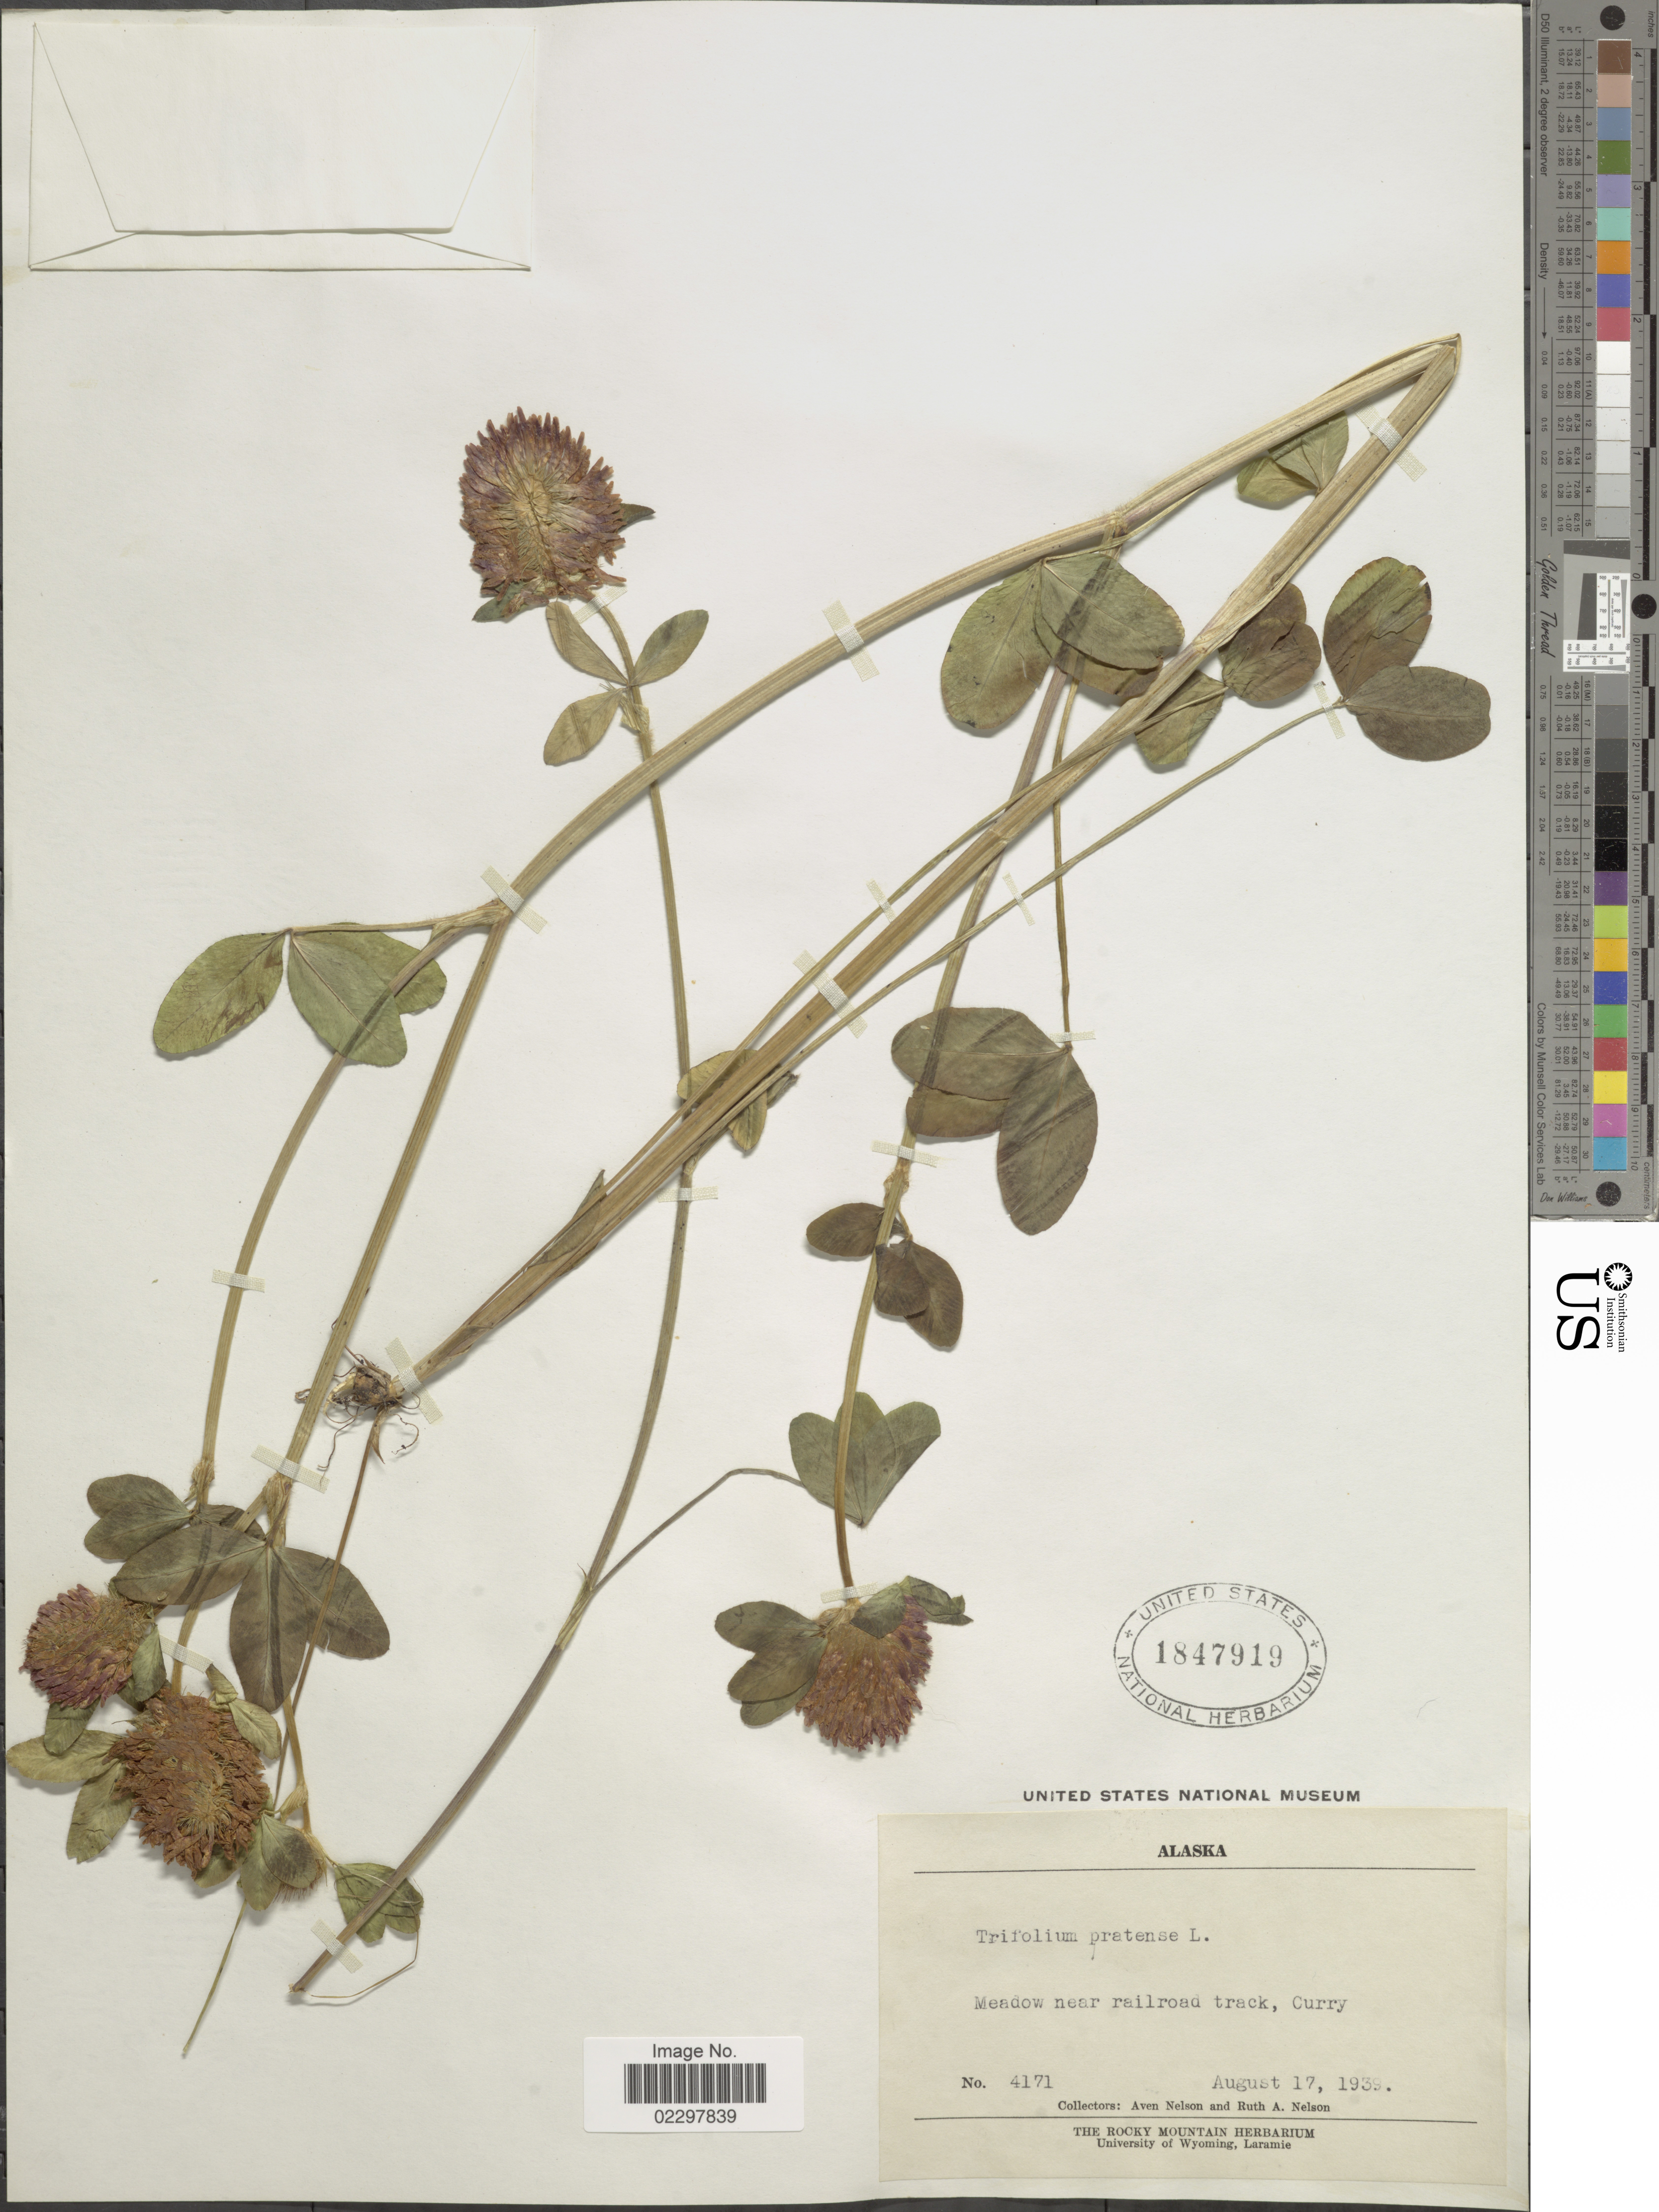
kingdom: Plantae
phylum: Tracheophyta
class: Magnoliopsida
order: Fabales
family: Fabaceae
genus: Trifolium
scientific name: Trifolium pratense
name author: L.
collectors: A. Nelson & R. A. Nelson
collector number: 4171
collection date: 1939-08-17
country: United States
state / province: Alaska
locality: Meadow near railroad trac, Curry.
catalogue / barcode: US 1847919